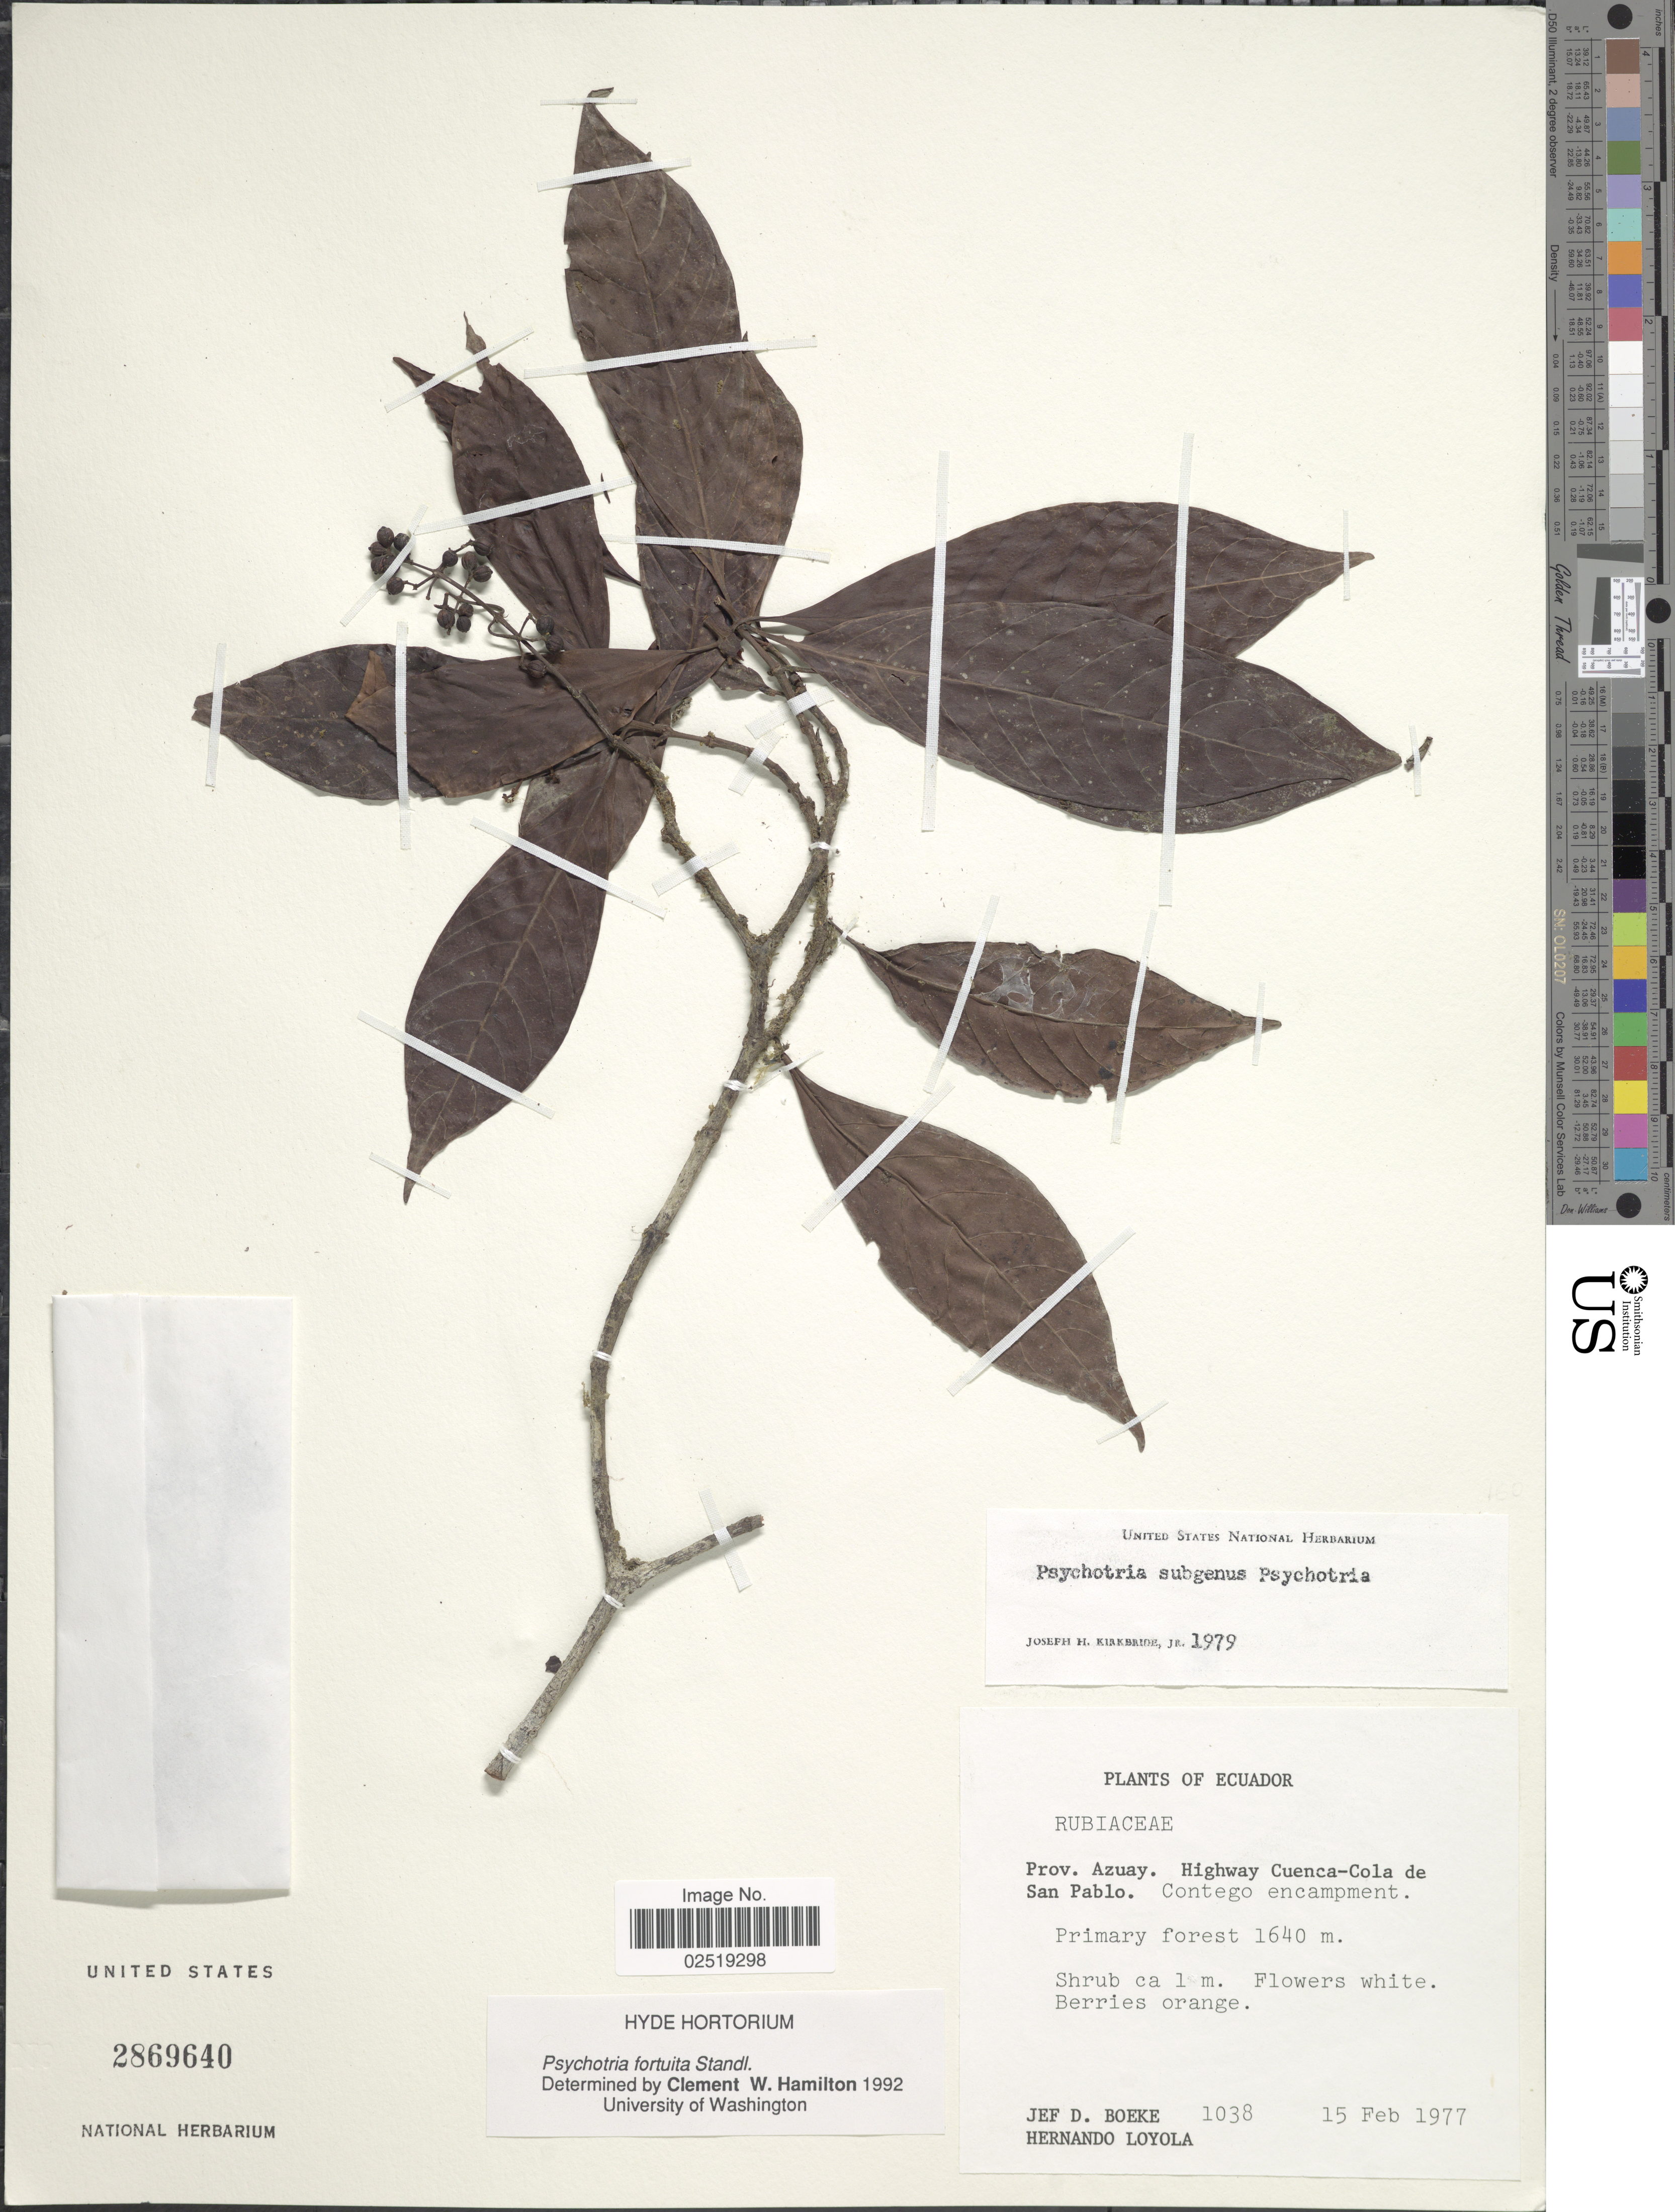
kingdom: Plantae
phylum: Tracheophyta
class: Magnoliopsida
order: Gentianales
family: Rubiaceae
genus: Psychotria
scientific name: Psychotria fortuita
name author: Standl.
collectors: J. Boeke & H. Loyola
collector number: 1038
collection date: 1977-02-15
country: Ecuador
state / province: Azuay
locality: Prov. Azuay. Highway Cuenca-Cola de San Pablo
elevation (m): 1640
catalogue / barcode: US 2869640